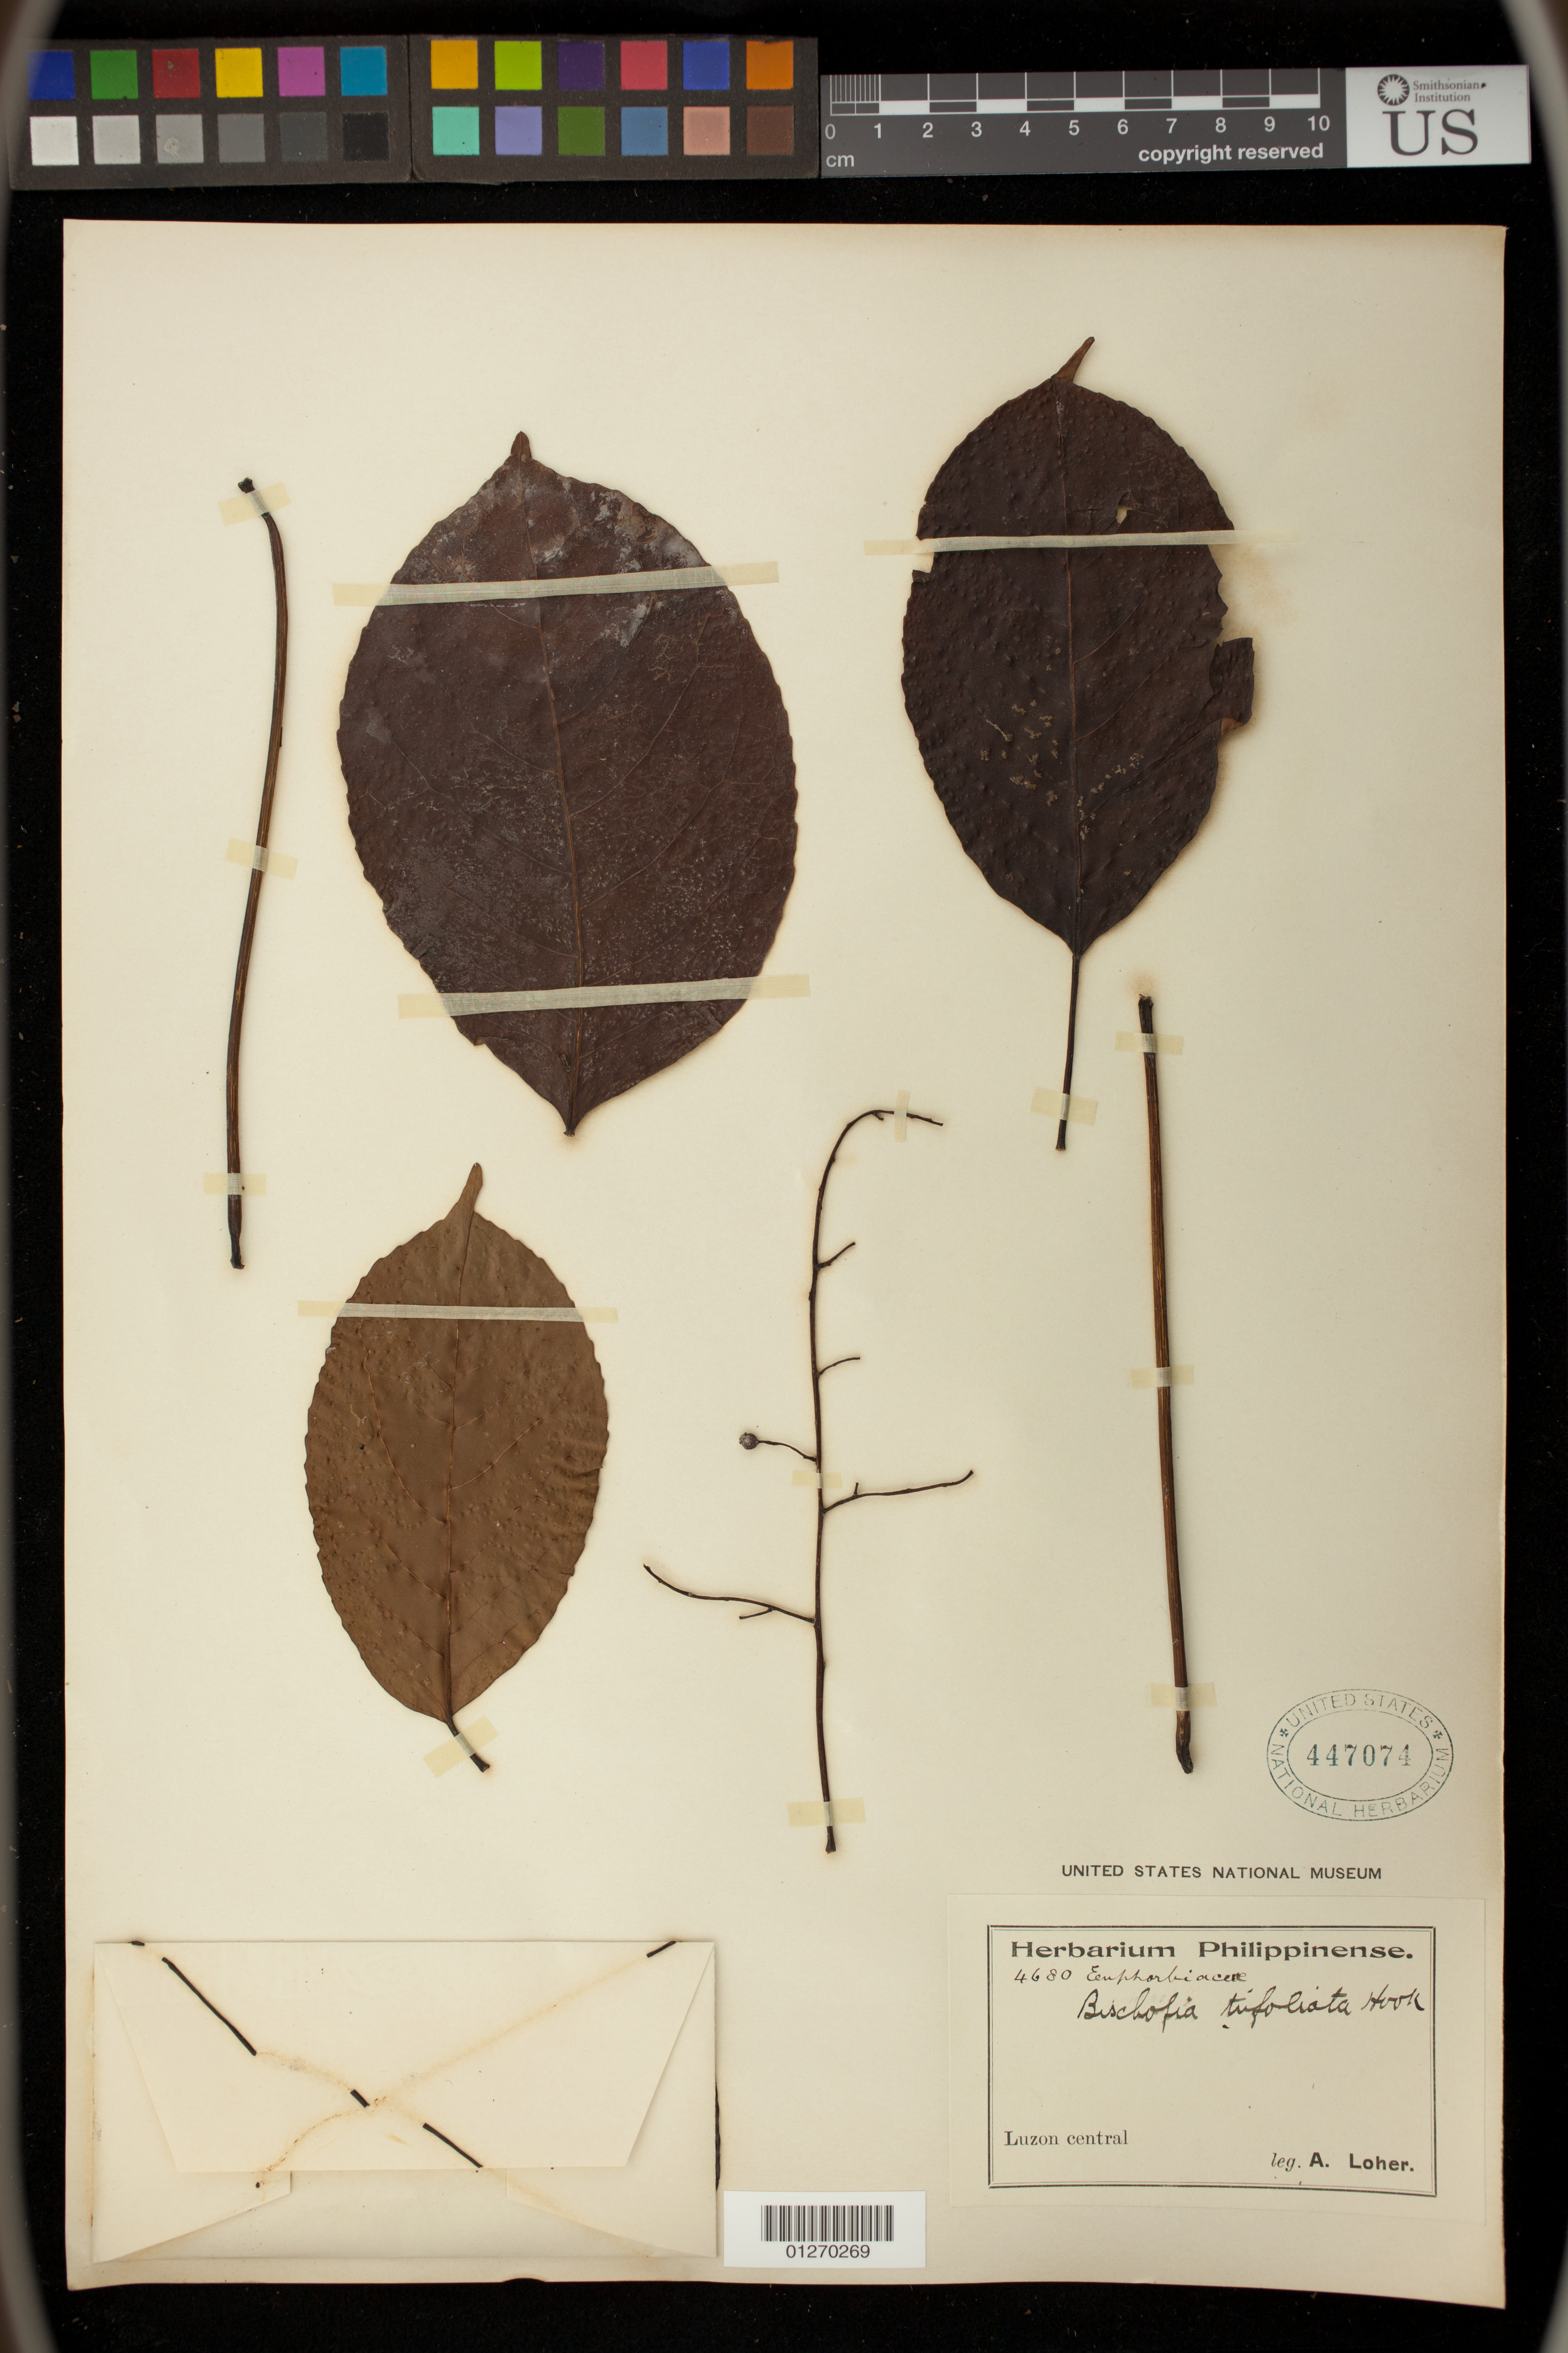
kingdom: Plantae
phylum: Tracheophyta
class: Magnoliopsida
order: Malpighiales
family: Phyllanthaceae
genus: Bischofia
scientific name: Bischofia trifoliata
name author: (Roxb.) Hook.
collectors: A. Loher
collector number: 4680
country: Philippines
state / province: Central Luzon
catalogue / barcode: US 447074